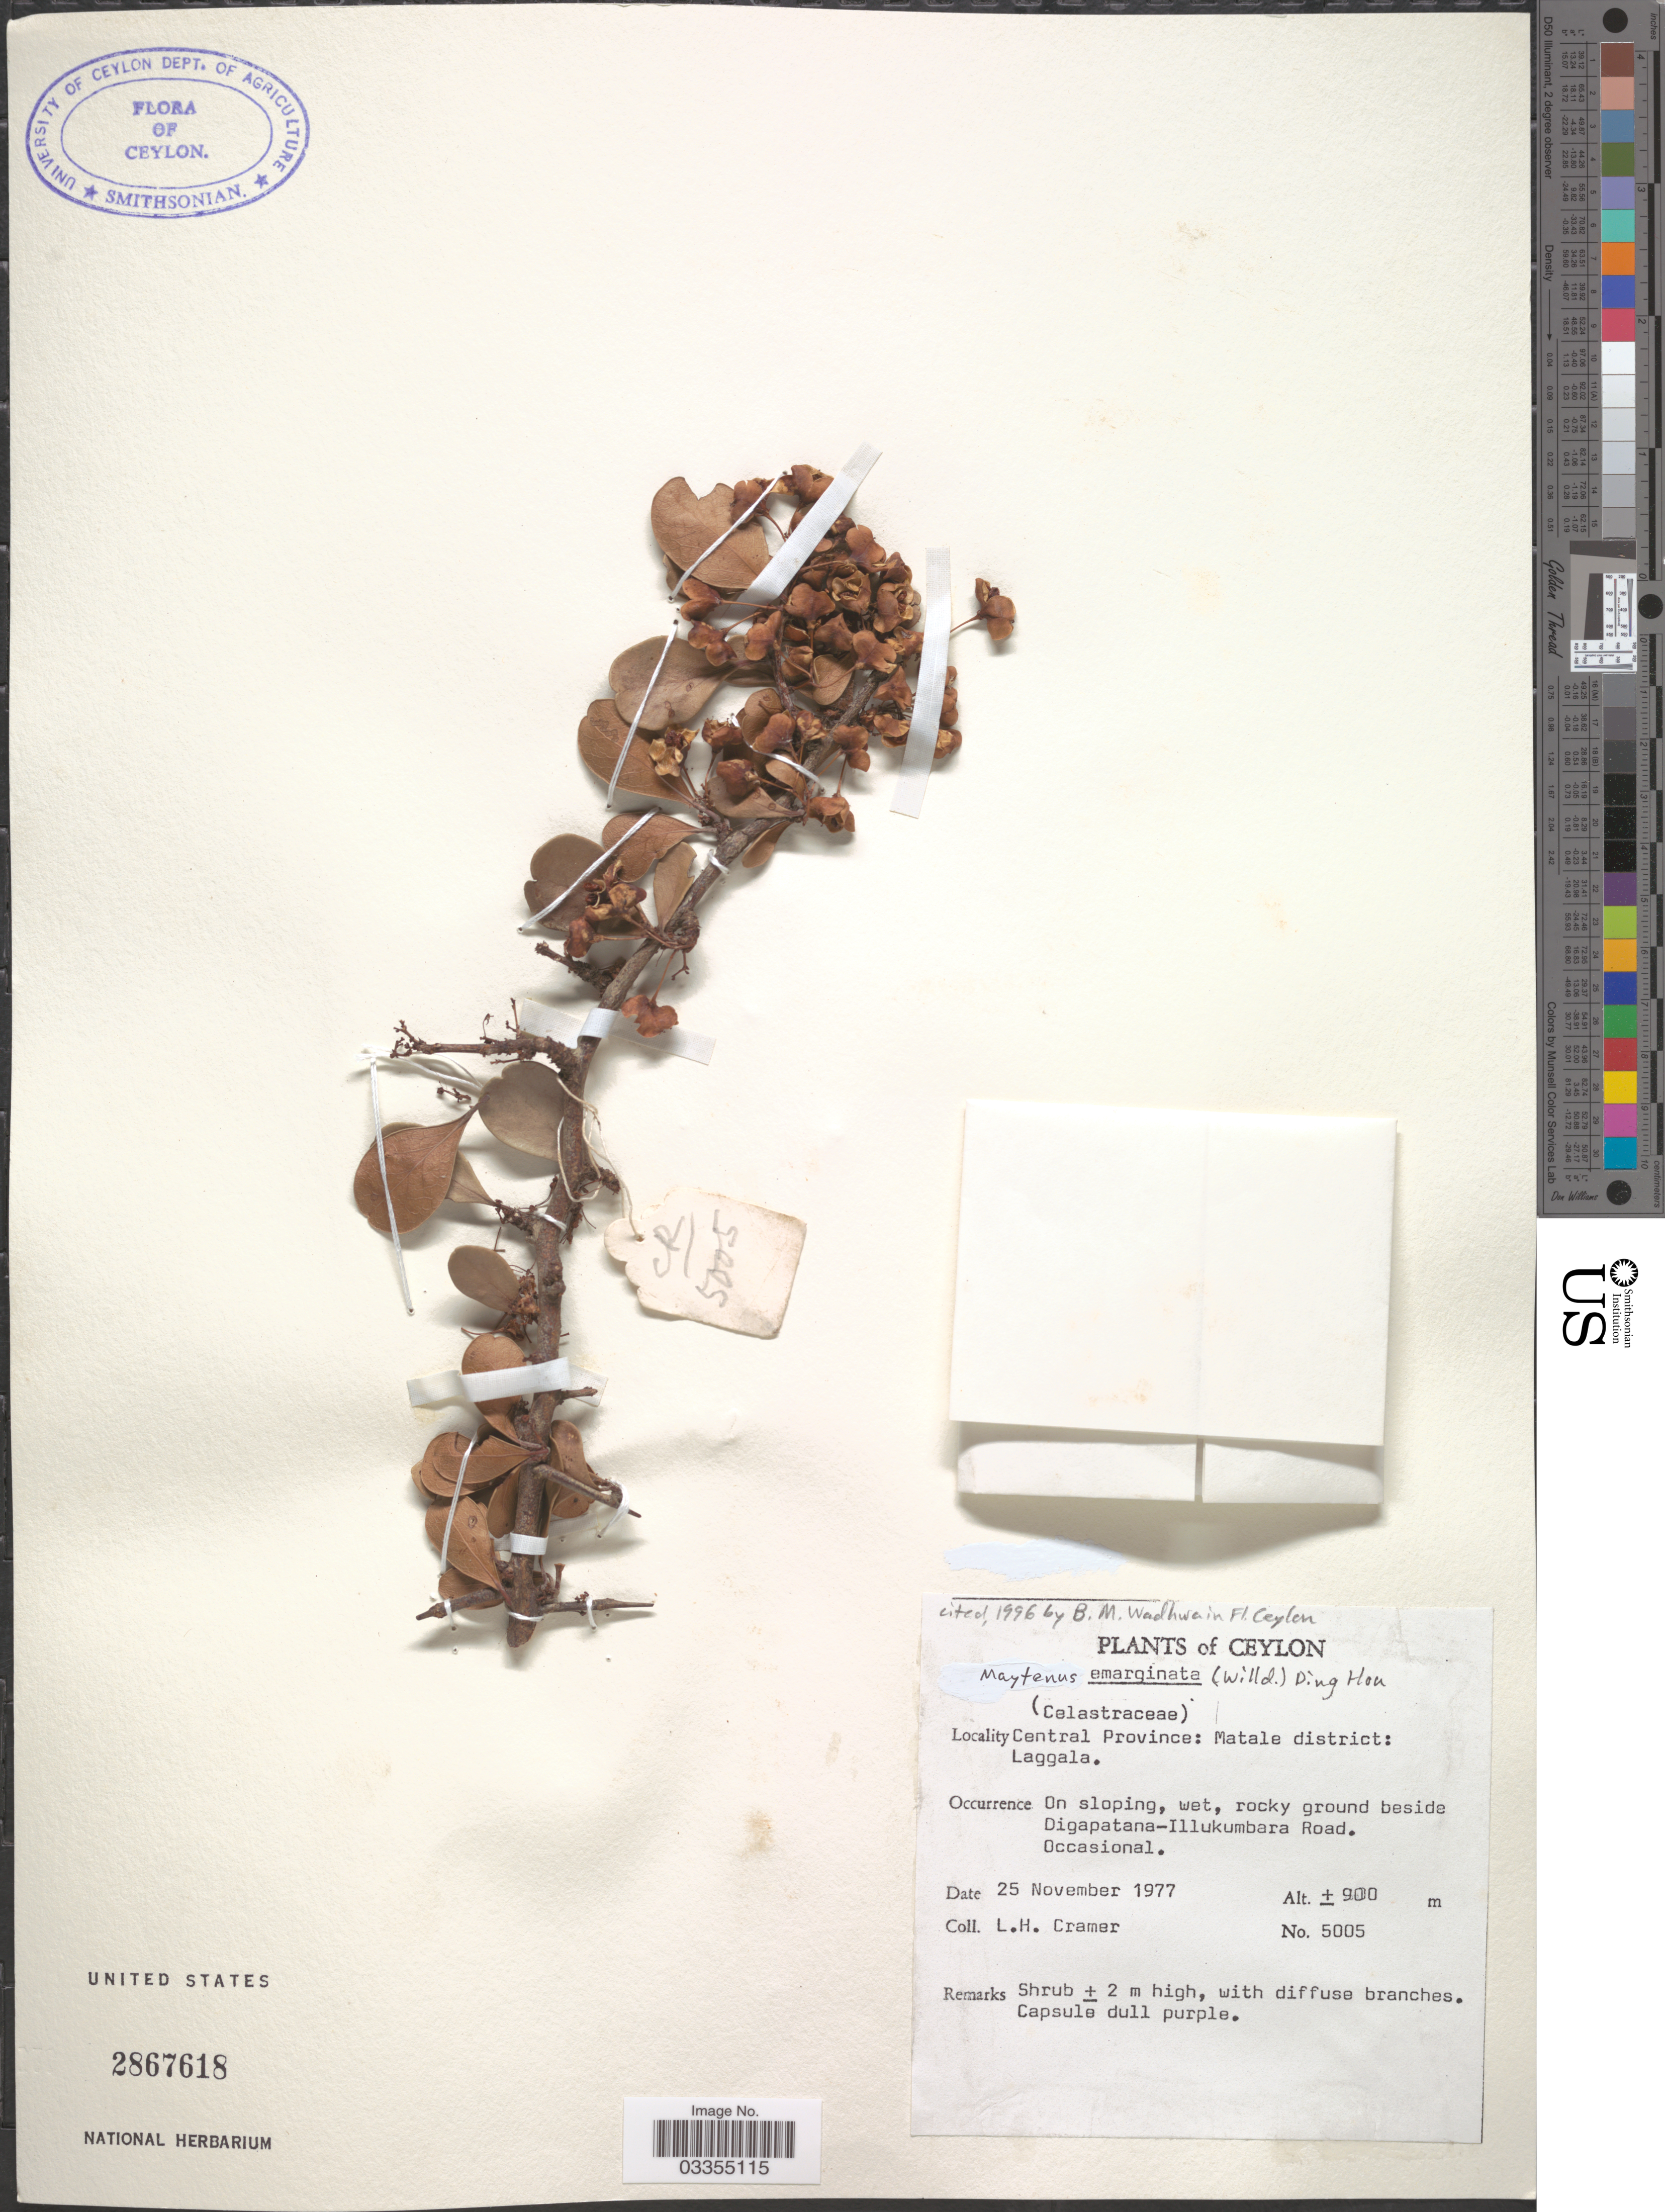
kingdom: Plantae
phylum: Tracheophyta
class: Magnoliopsida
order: Celastrales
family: Celastraceae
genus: Gymnosporia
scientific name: Gymnosporia emarginata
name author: (Willd.) Thwaites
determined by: Strong, Mark T., (BOT), Smithsonian Institution - National Museum of Natural History (UNITED STATES)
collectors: L. H. Cramer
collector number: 5005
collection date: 1977-11-25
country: Sri Lanka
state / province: Central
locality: Ceylon. Matale district: Laggala. On sloping, wet, rocky ground beside Digapatana-Illukumbara Road.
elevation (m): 900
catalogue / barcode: US 2867618